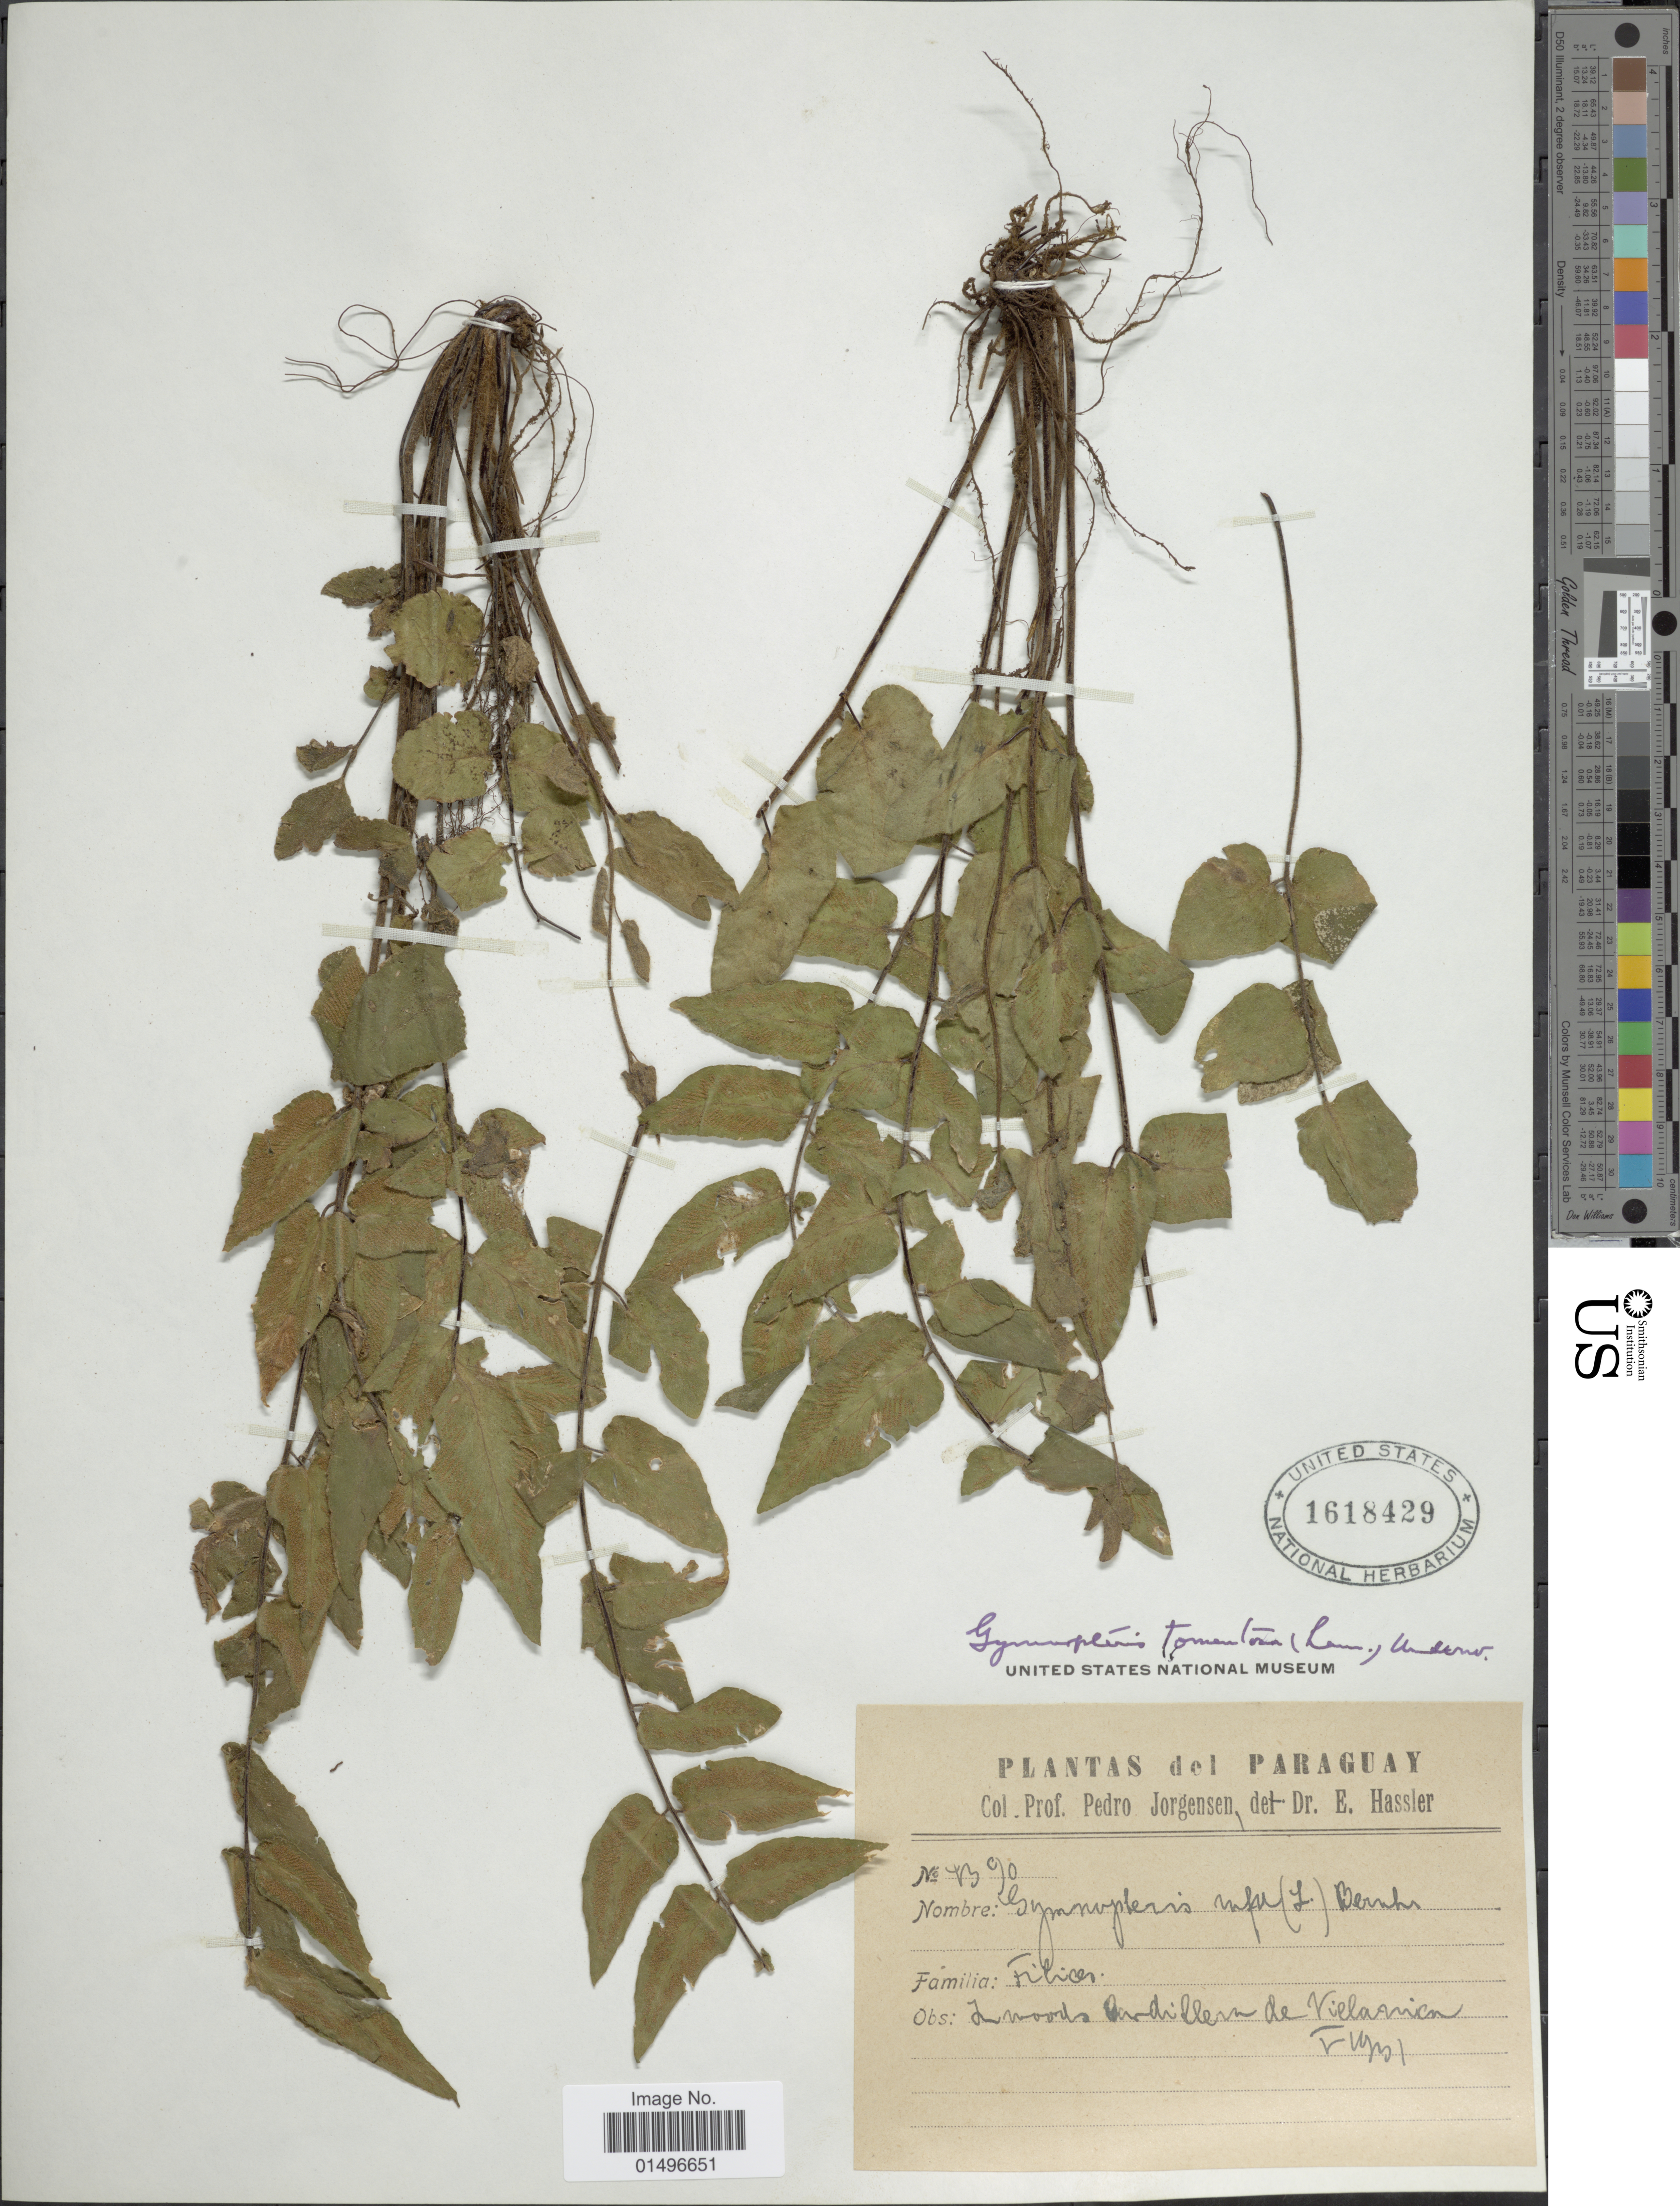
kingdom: Plantae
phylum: Tracheophyta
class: Polypodiopsida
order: Polypodiales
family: Pteridaceae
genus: Hemionitis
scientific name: Hemionitis tomentosa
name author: (Lam.) Raddi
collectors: P. Jörgensen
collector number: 1390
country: Paraguay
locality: Paraguay.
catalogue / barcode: US 1618429